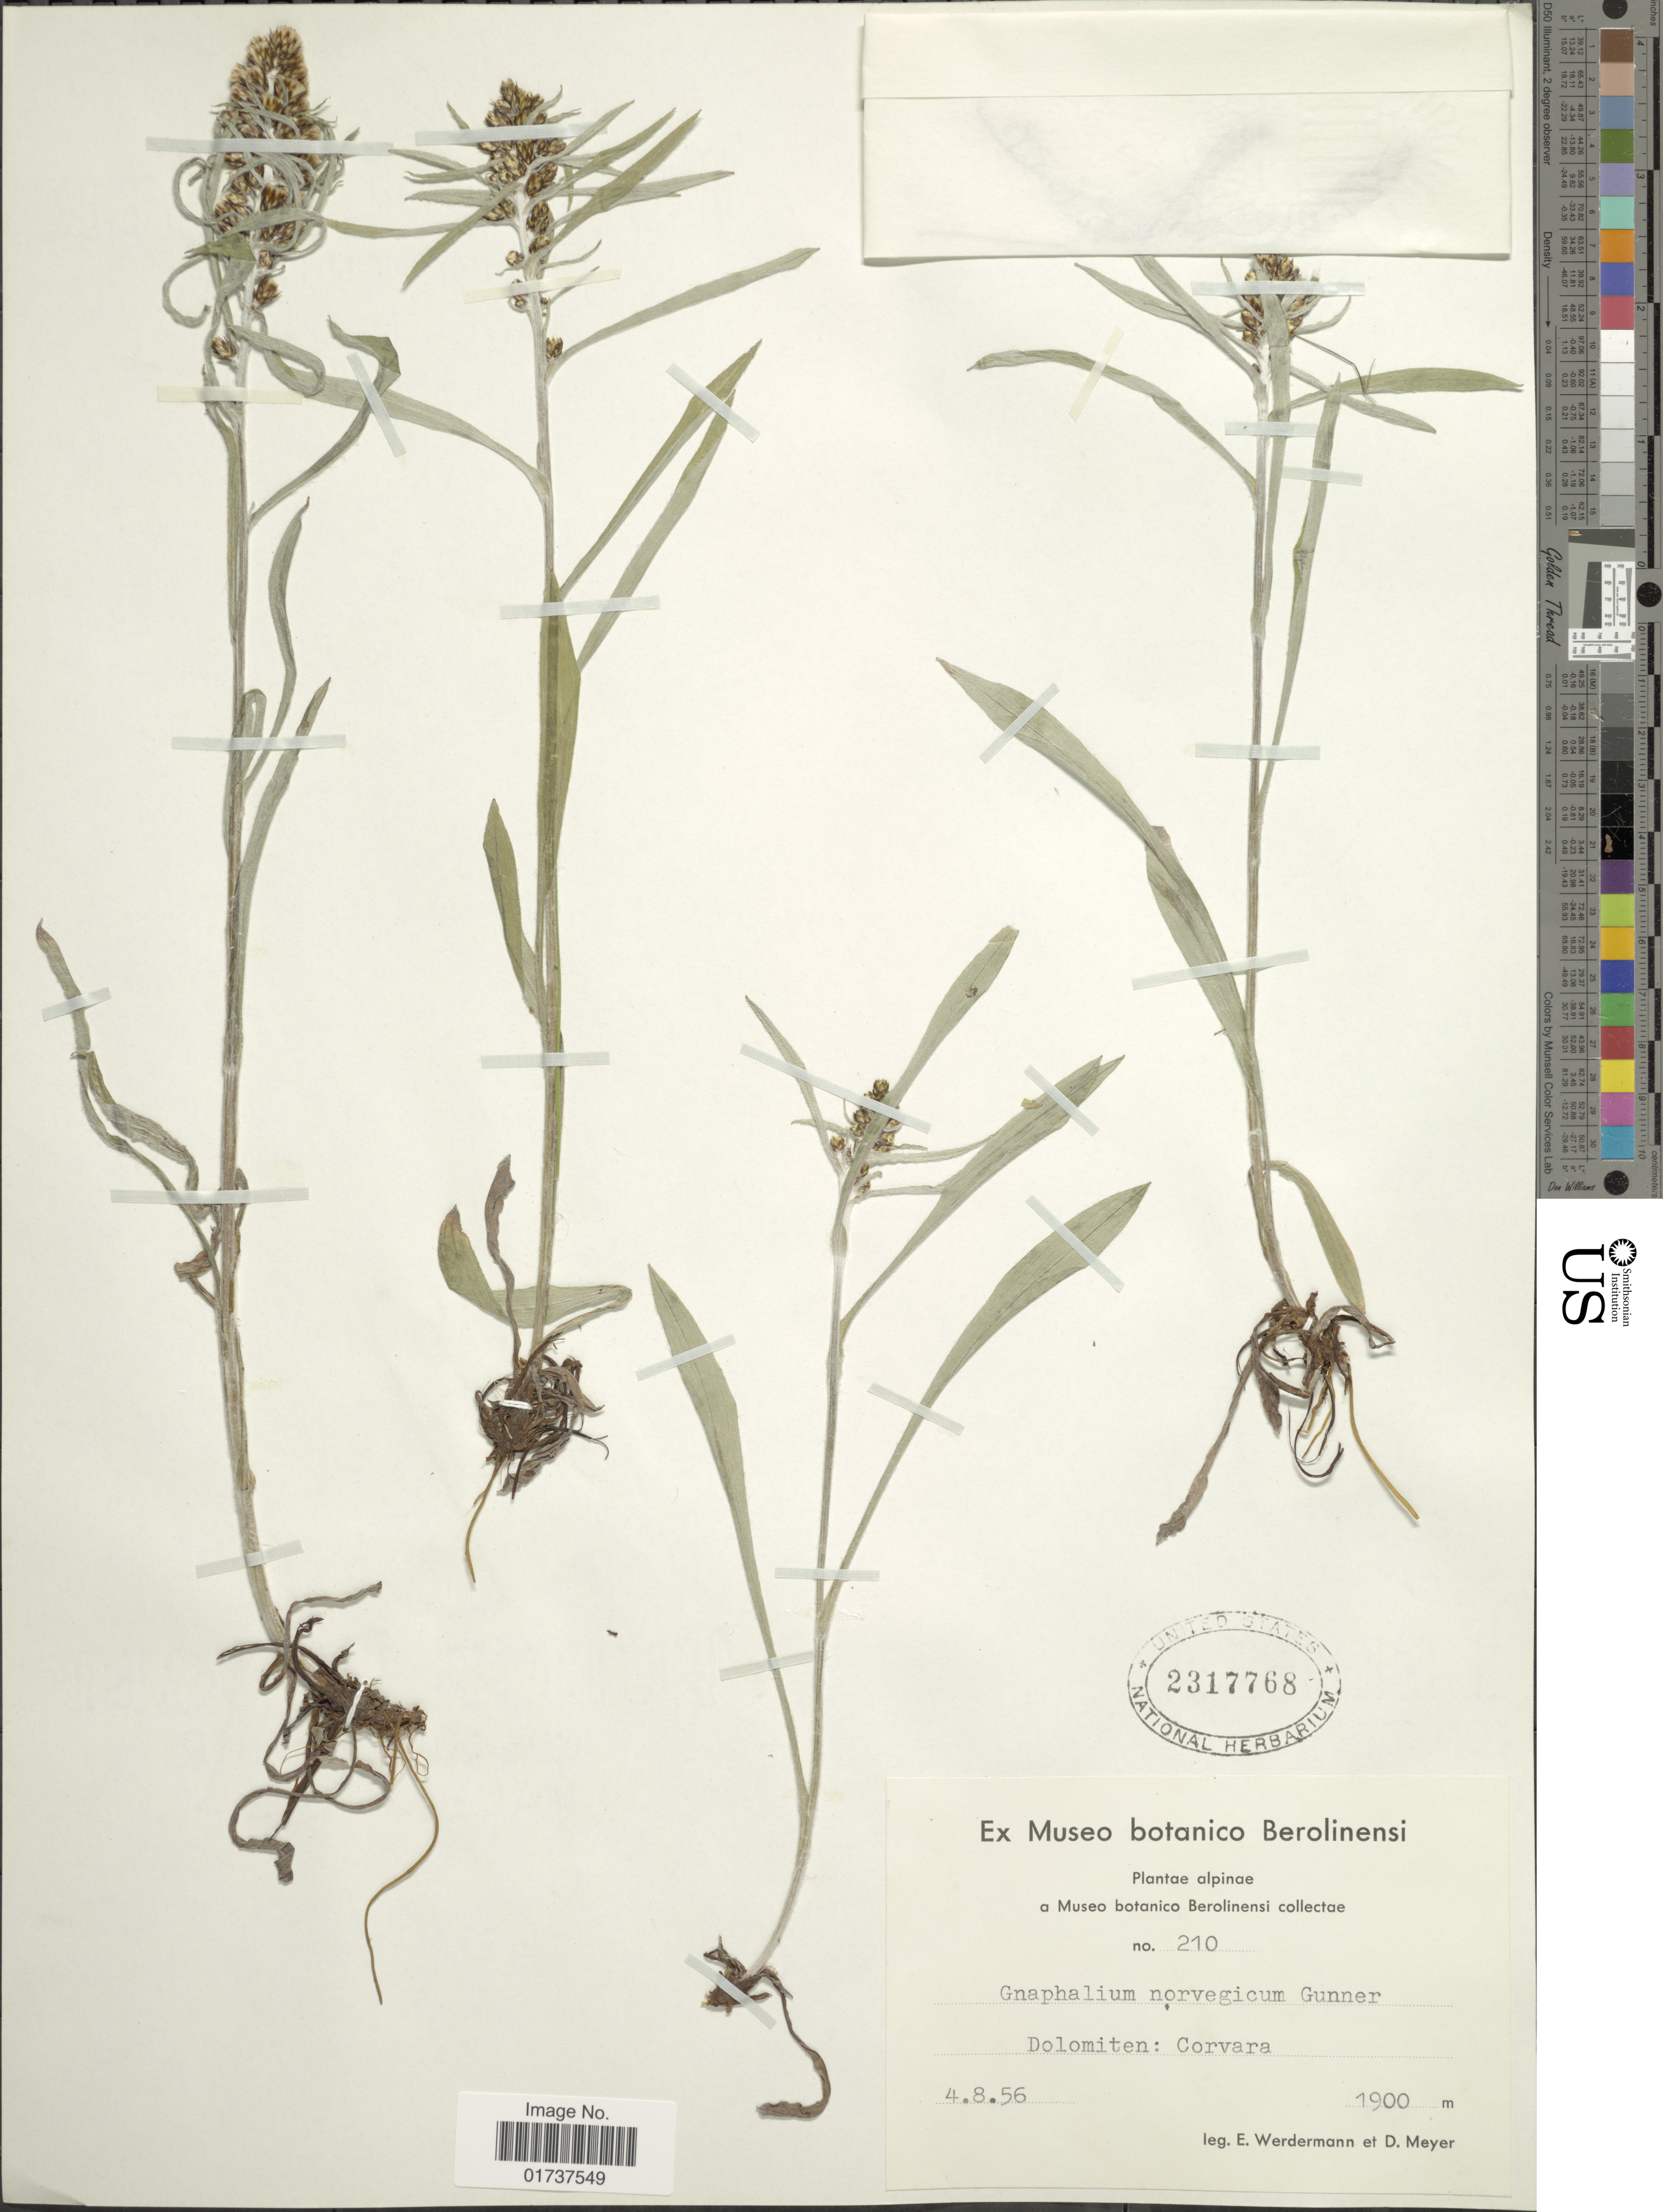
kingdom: Plantae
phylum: Tracheophyta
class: Magnoliopsida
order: Asterales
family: Asteraceae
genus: Gnaphalium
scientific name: Gnaphalium norvegicum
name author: Gunnerus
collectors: E. Werdermann & D. Meyer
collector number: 210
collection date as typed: Transcribed d/m/y: 4/8/56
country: Italy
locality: Alpinae, Dolomitten, Corvara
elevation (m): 1900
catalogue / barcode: US 2317768